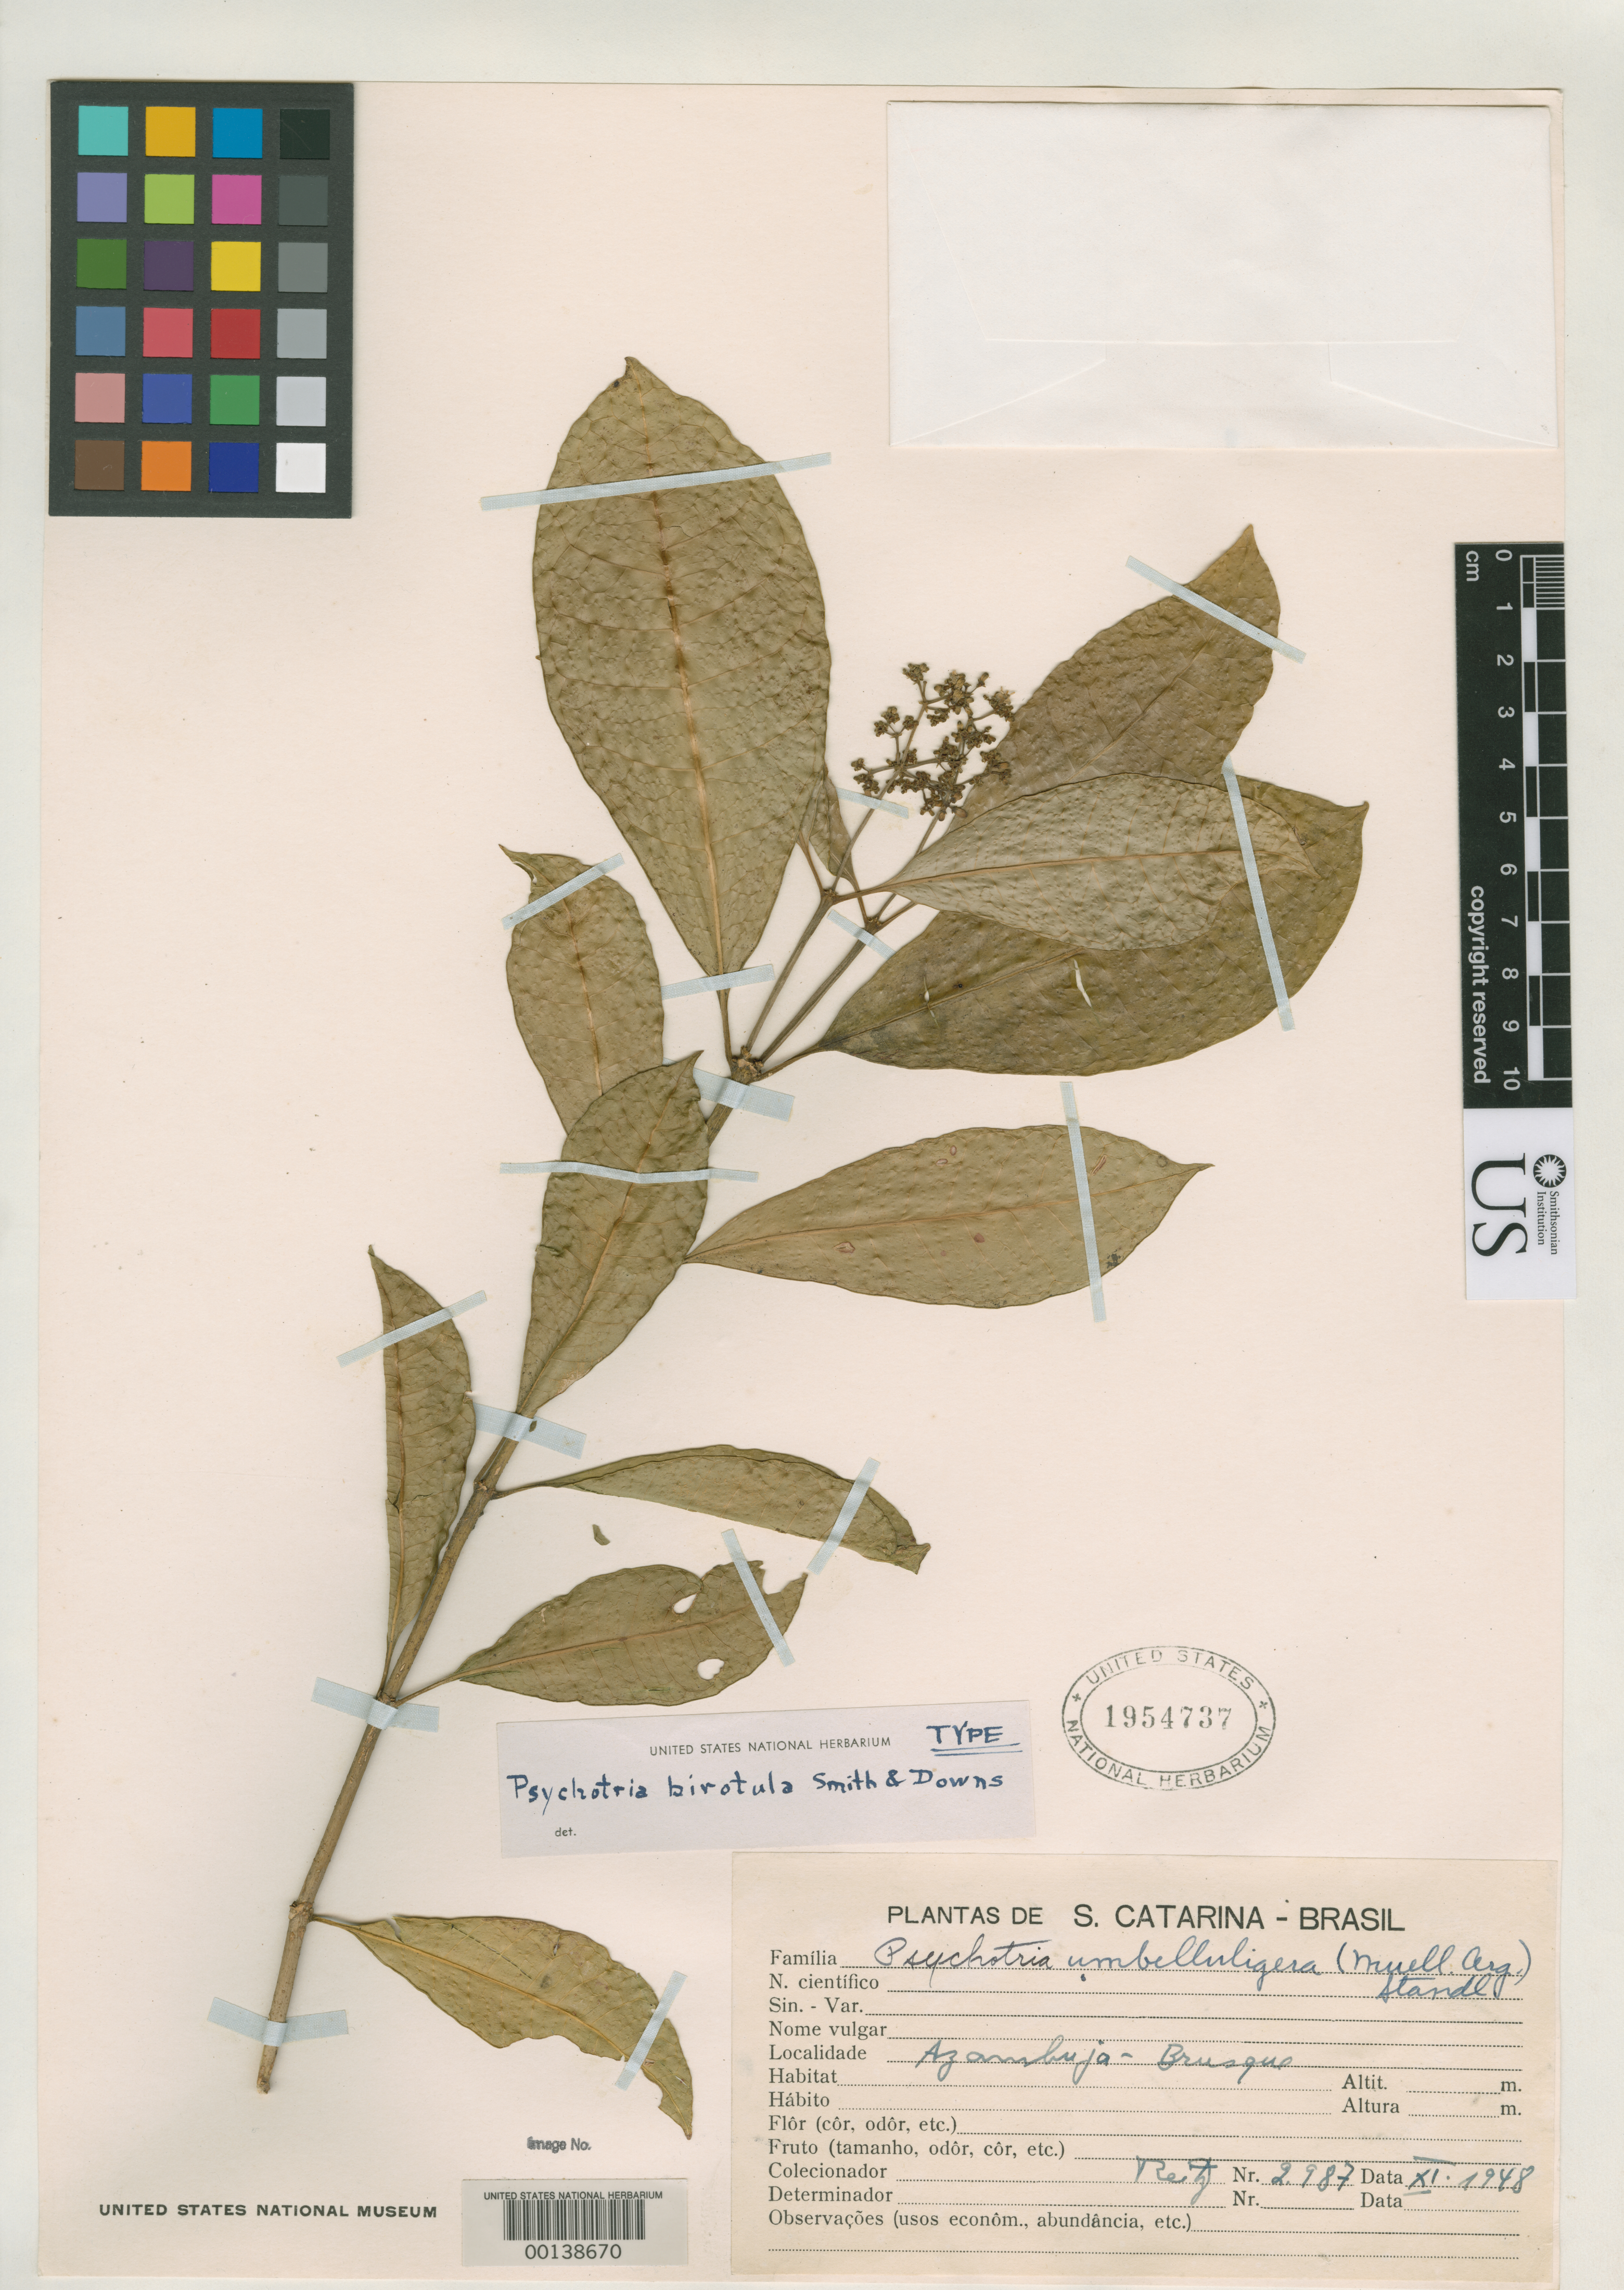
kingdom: Plantae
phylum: Tracheophyta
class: Magnoliopsida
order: Gentianales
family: Rubiaceae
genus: Psychotria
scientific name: Psychotria birotula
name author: L.B. Sm. & Downs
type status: Holotype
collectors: R. Reitz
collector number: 2987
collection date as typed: Sep 1948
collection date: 1948-09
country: Brazil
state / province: Santa Catarina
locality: Azambuja, brusque.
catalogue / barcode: US 1954737